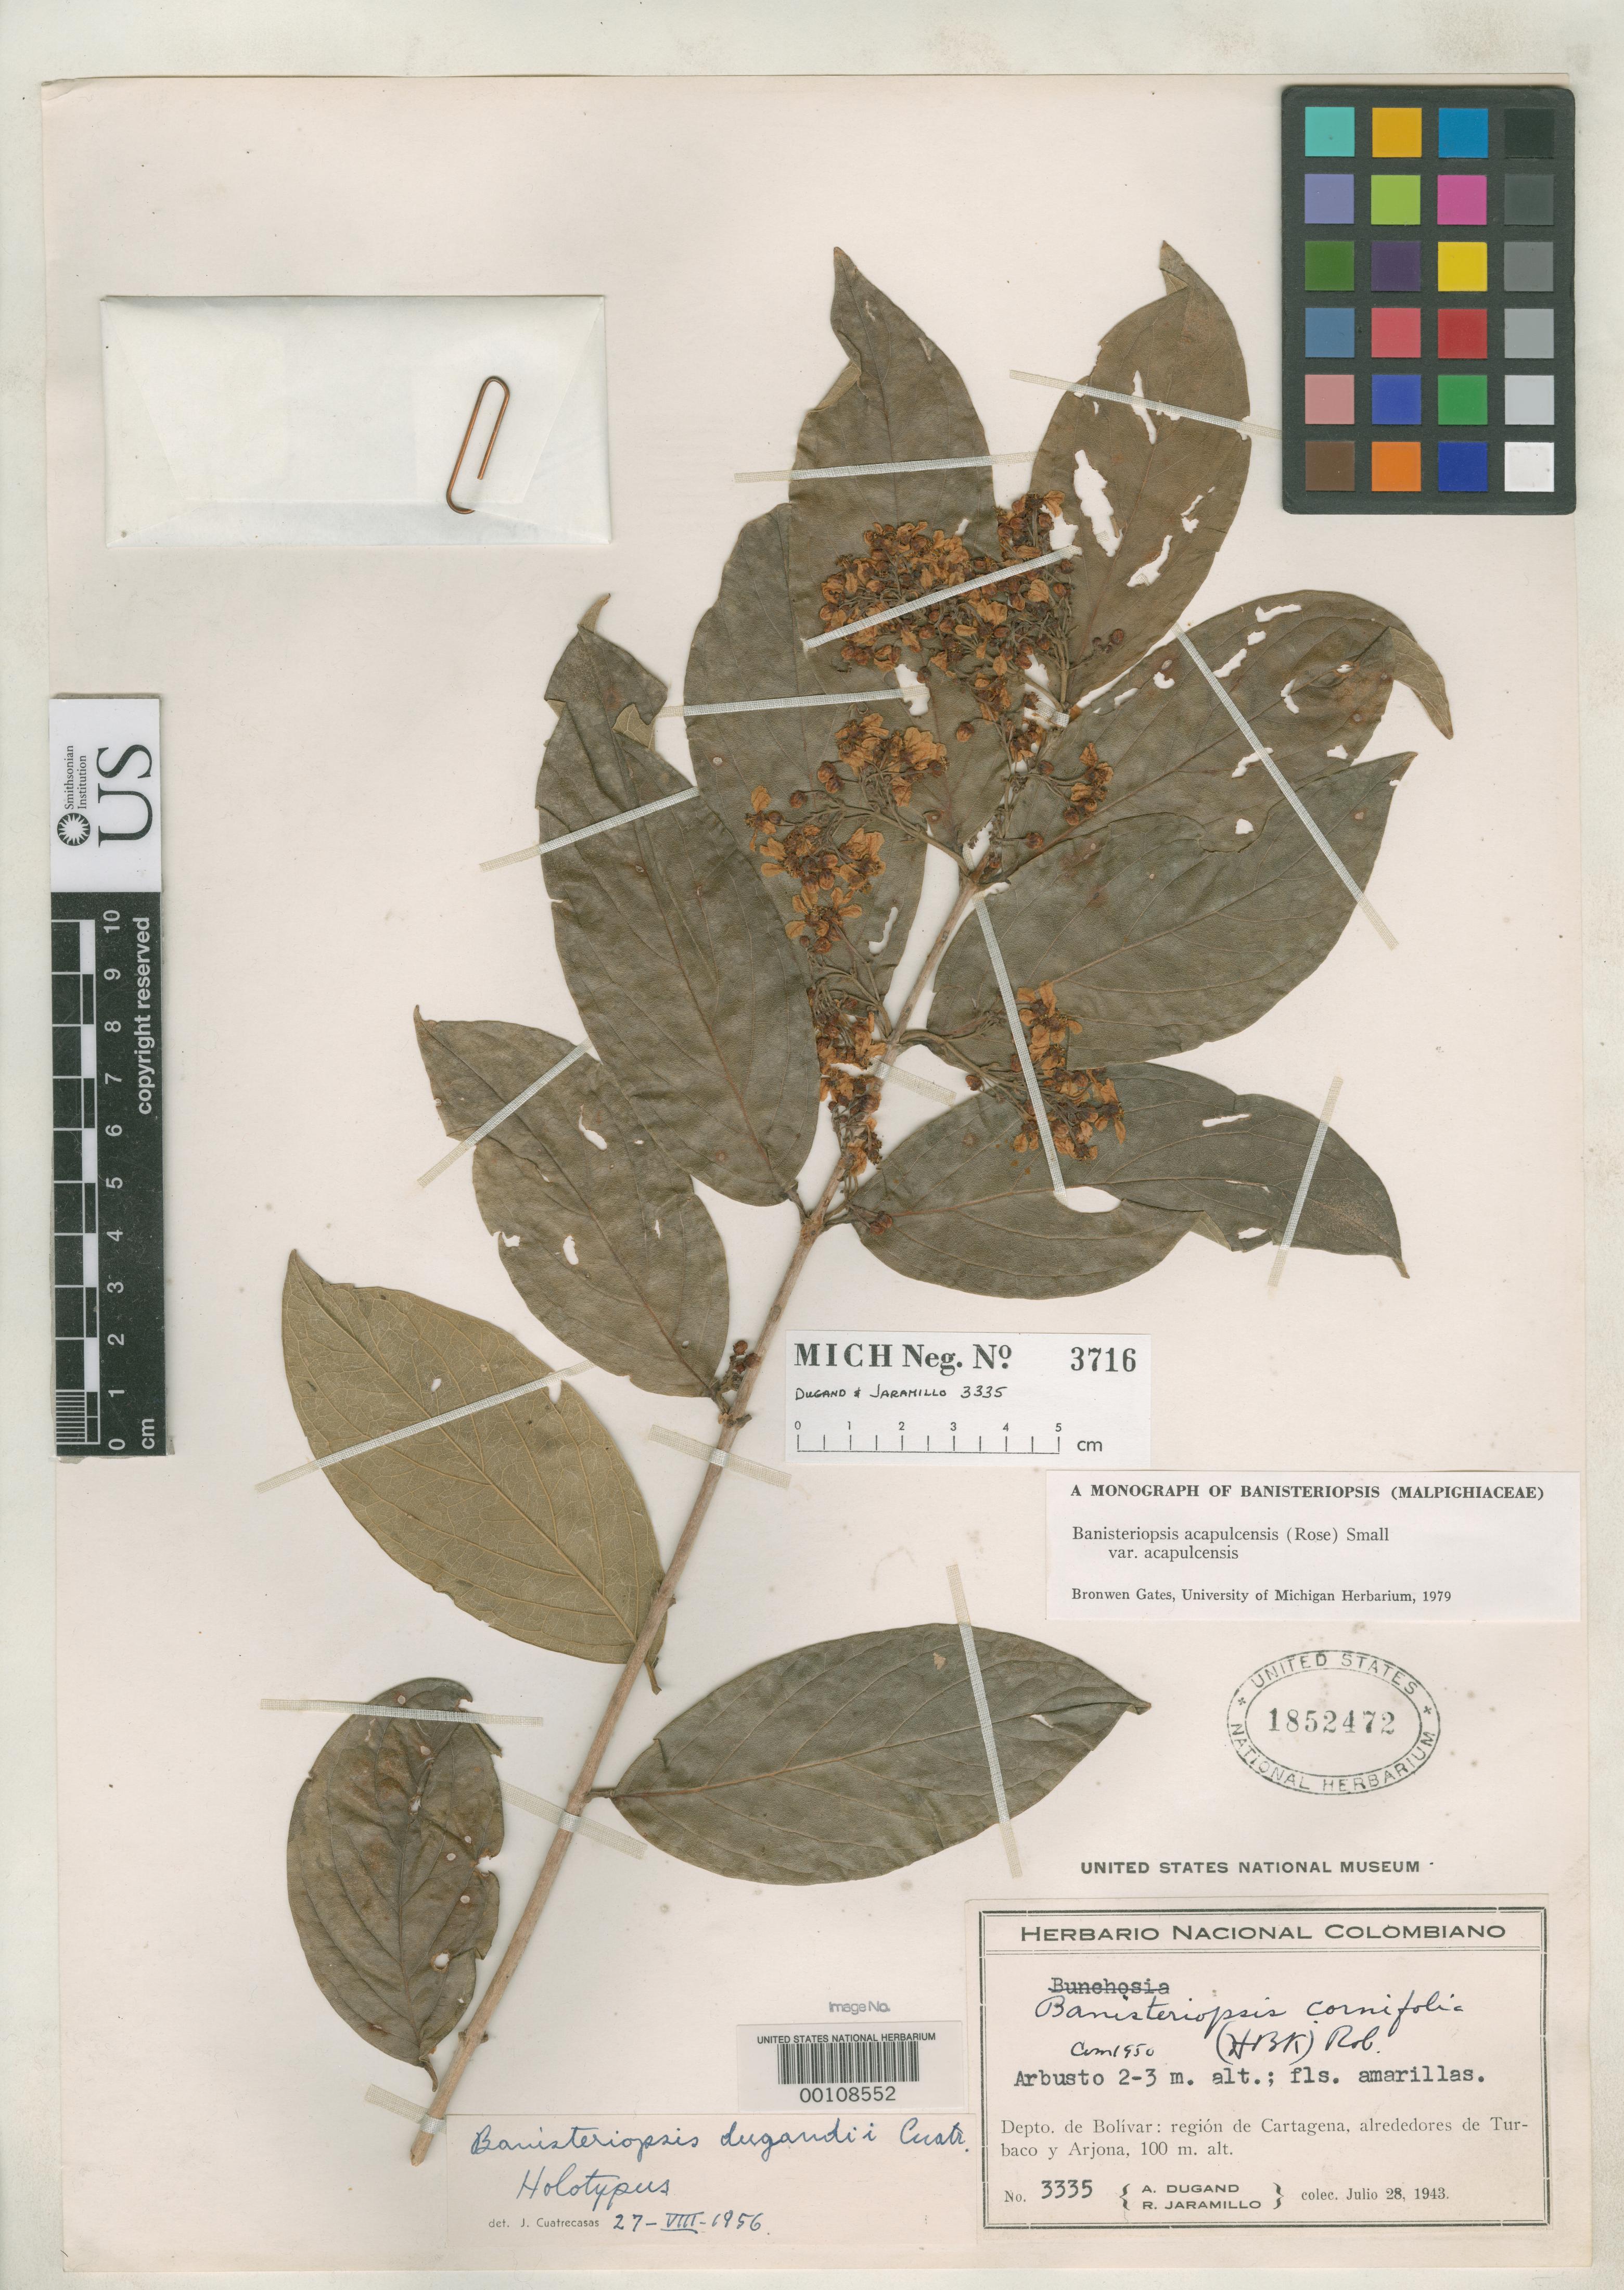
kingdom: Plantae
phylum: Tracheophyta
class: Magnoliopsida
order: Malpighiales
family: Malpighiaceae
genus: Banisteriopsis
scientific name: Banisteriopsis dugandii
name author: Cuatrec.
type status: Holotype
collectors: A. Dugand G. & R. Jaramillo M.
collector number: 3335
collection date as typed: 28 Jul 1943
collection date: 1943-07-28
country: Colombia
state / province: Bolívar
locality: Region de Cartagena, Alrededores de Turbaco y Arjoma.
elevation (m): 100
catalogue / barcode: US 1852472